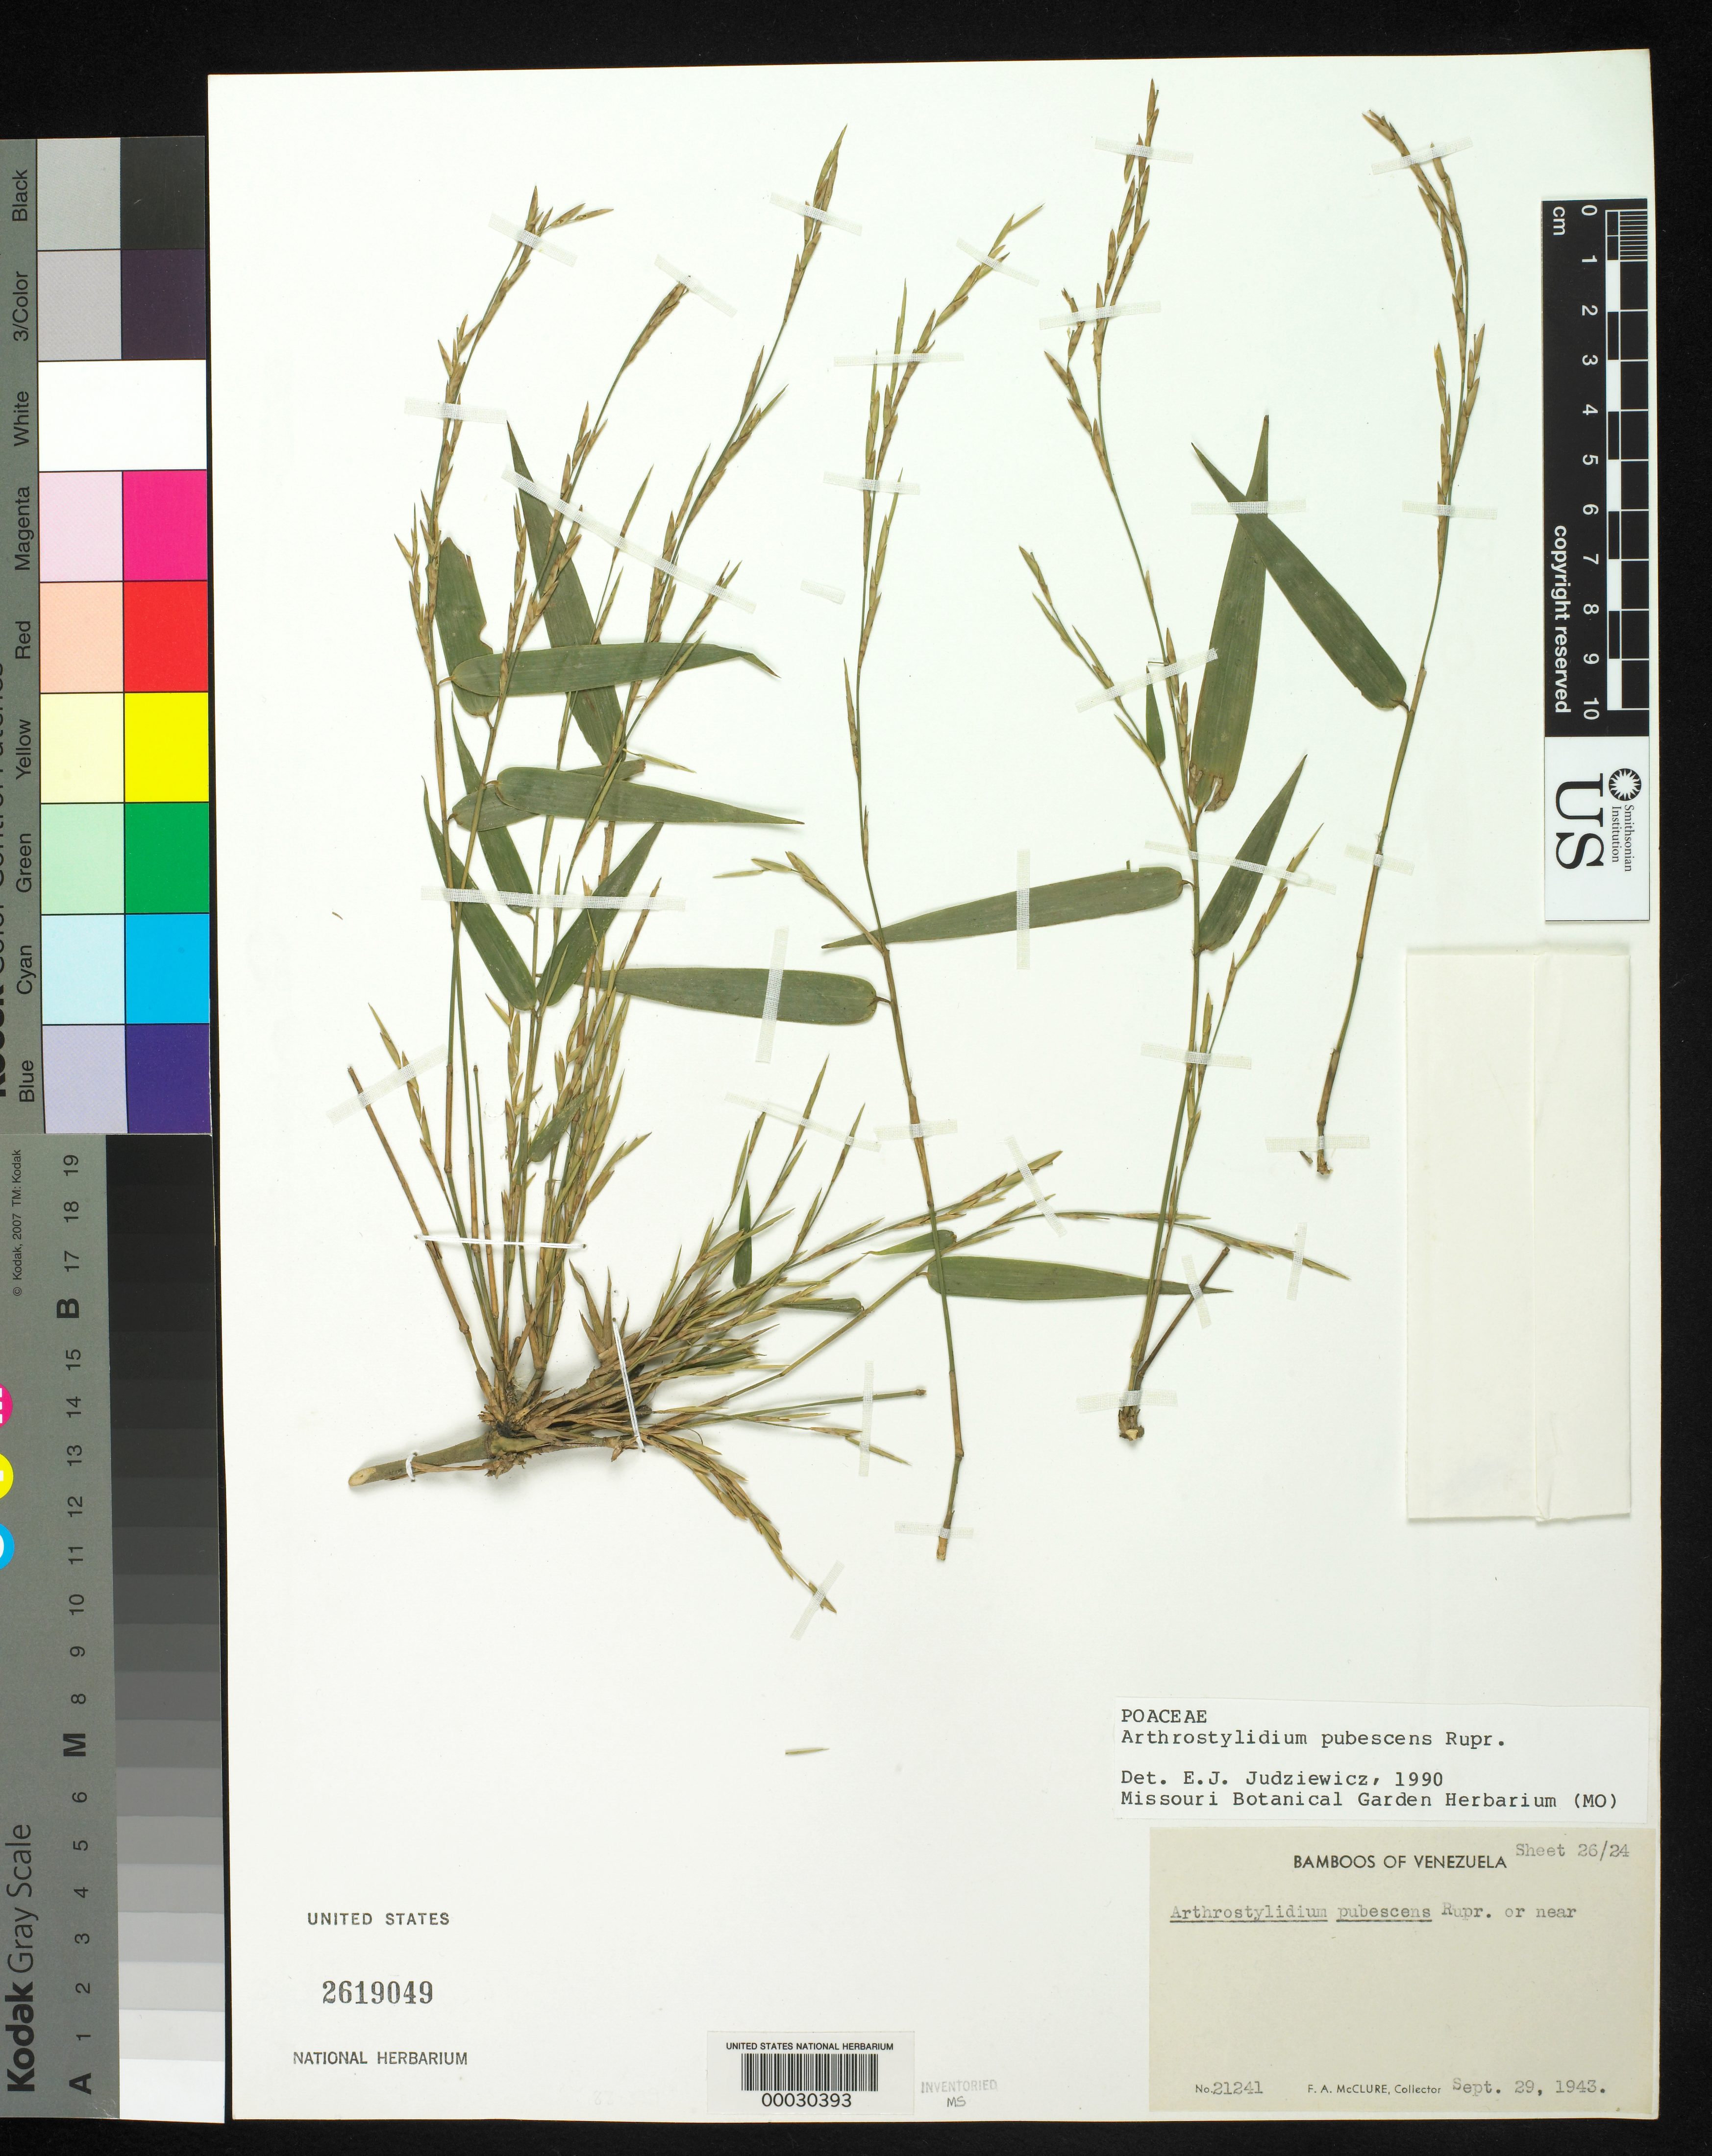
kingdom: Plantae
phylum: Tracheophyta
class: Liliopsida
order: Poales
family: Poaceae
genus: Arthrostylidium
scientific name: Arthrostylidium pubescens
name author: Rupr.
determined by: Judziewicz, E. J.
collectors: F. A. McClure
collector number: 21241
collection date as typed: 29 Sep 1943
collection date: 1943-09-29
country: Venezuela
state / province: Distrito Federal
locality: El junquito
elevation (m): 1200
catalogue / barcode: US 2619049